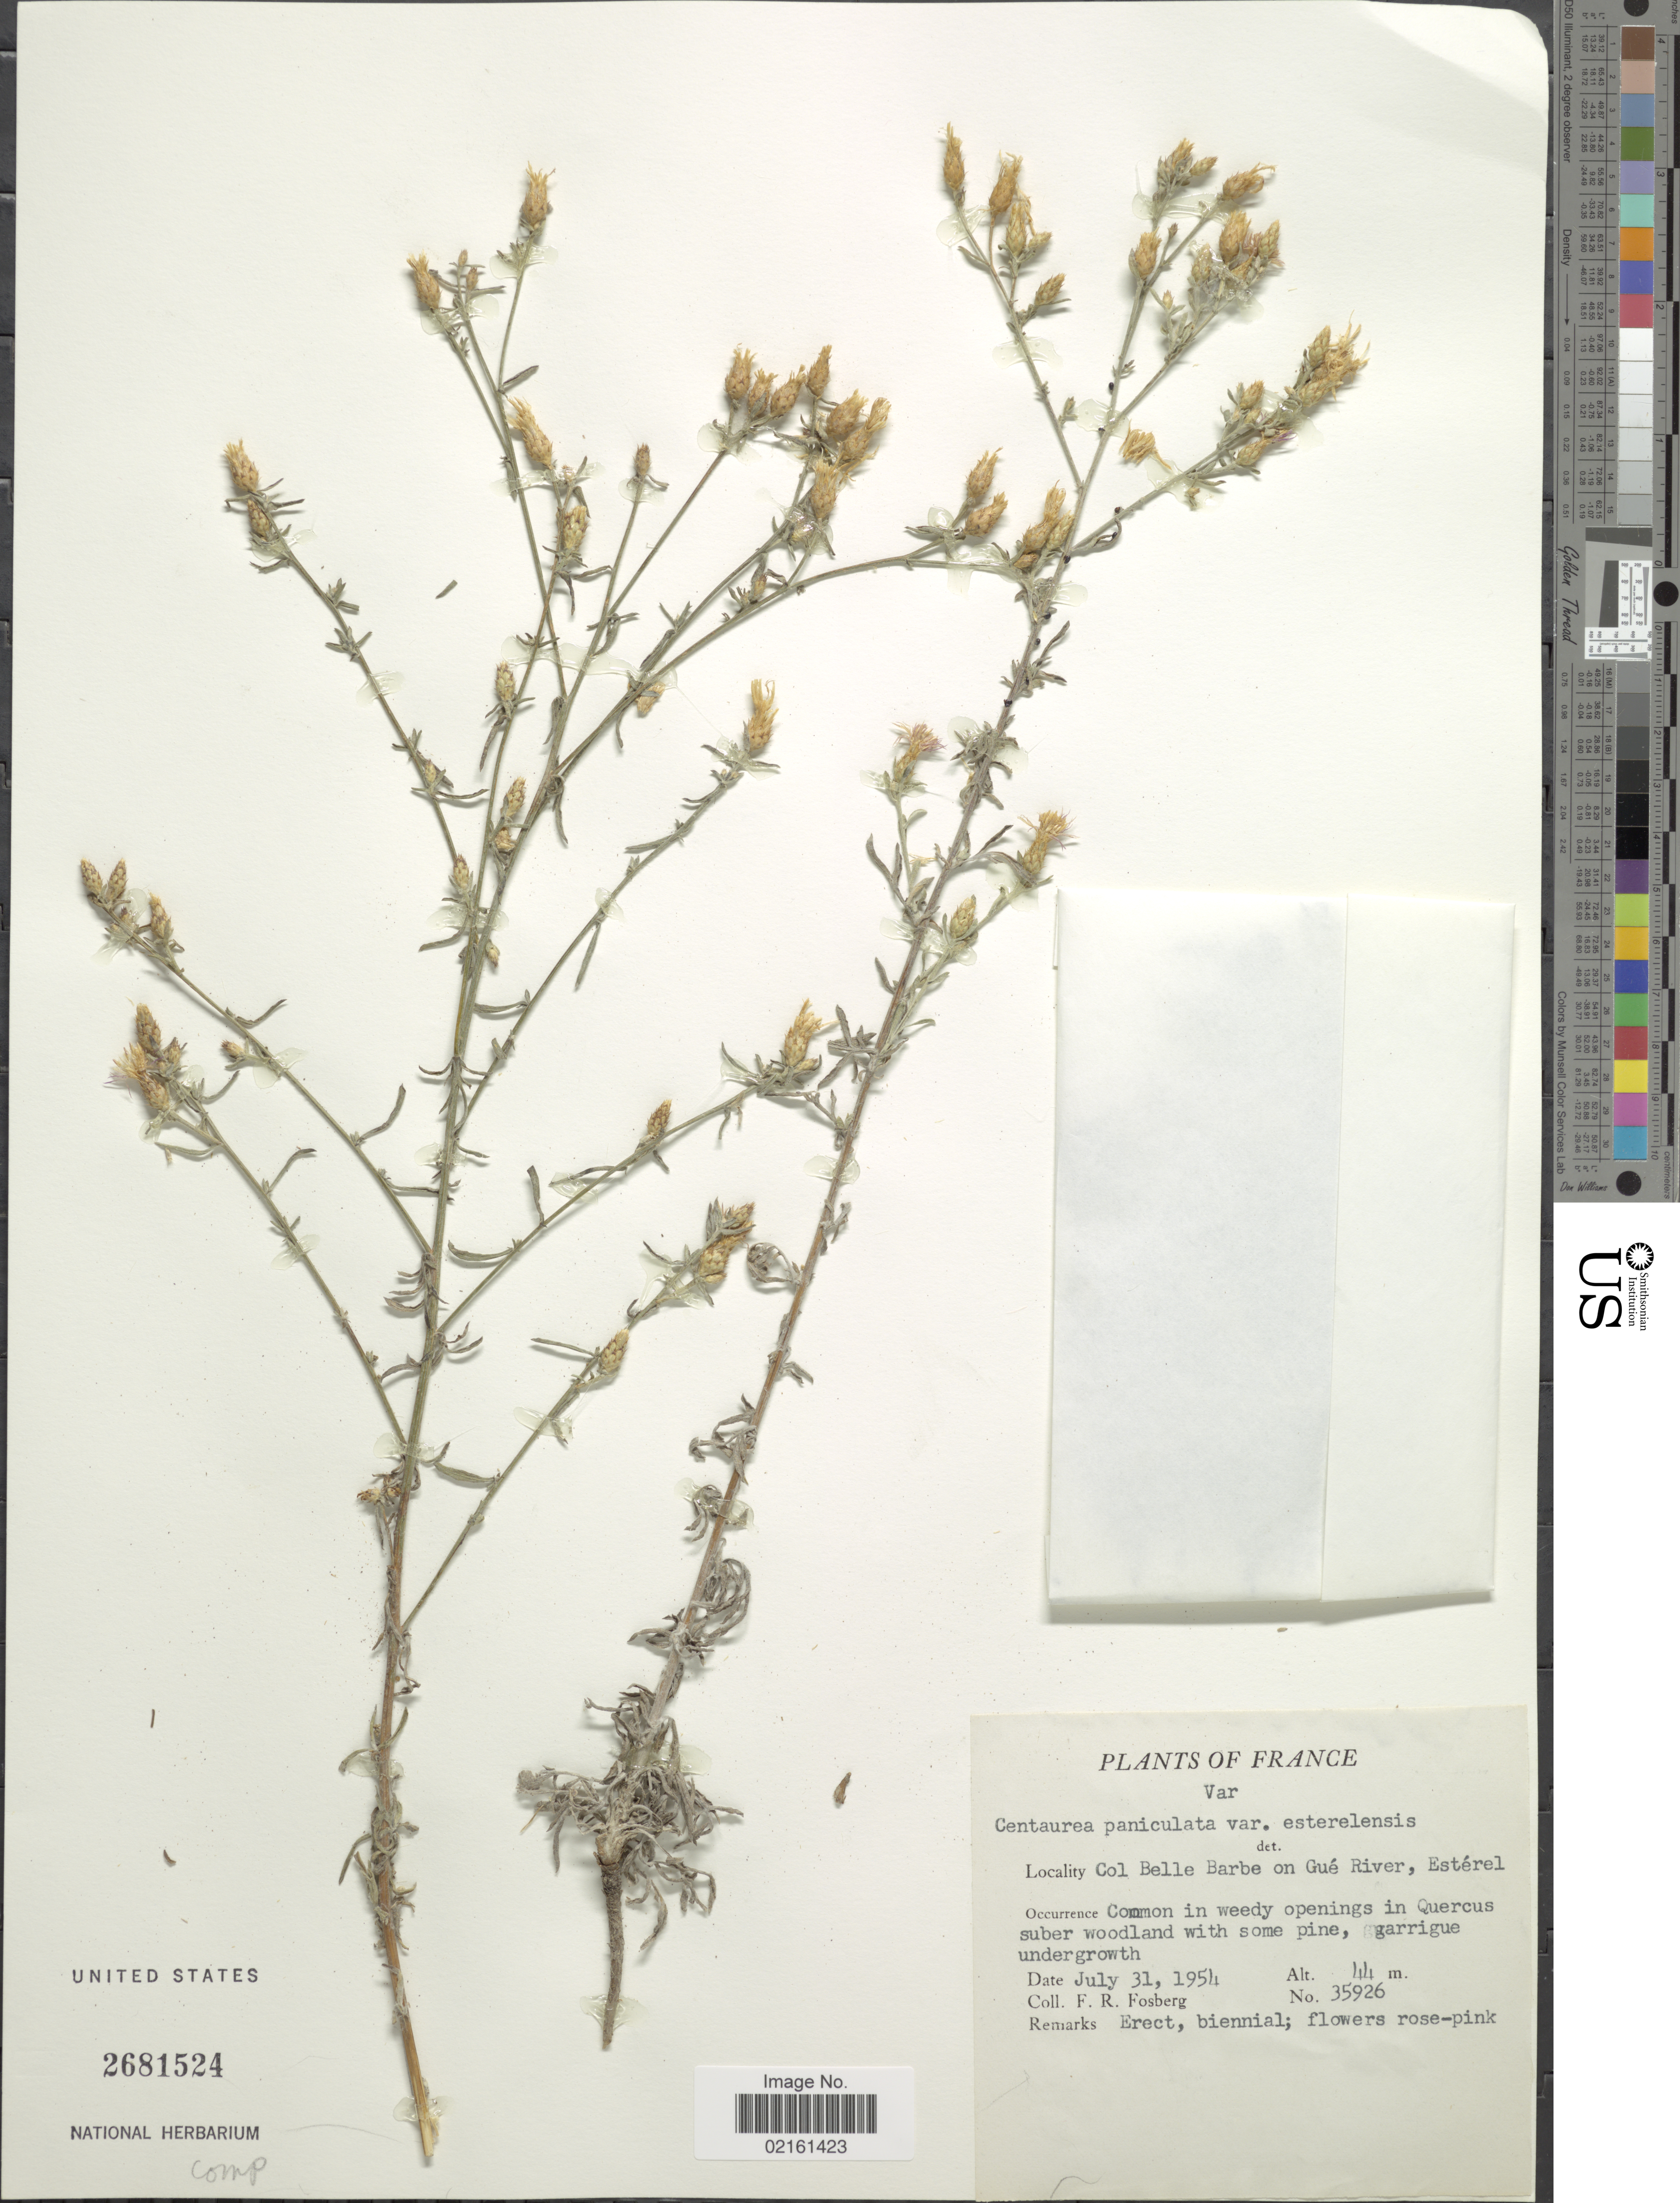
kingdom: Plantae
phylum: Tracheophyta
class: Magnoliopsida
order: Asterales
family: Asteraceae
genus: Centaurea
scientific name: Centaurea paniculata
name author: L.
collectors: F. R. Fosberg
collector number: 35926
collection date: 1954-07-31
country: France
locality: Col Belle Barbe in Gue River, Esterel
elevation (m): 44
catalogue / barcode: US 2681524